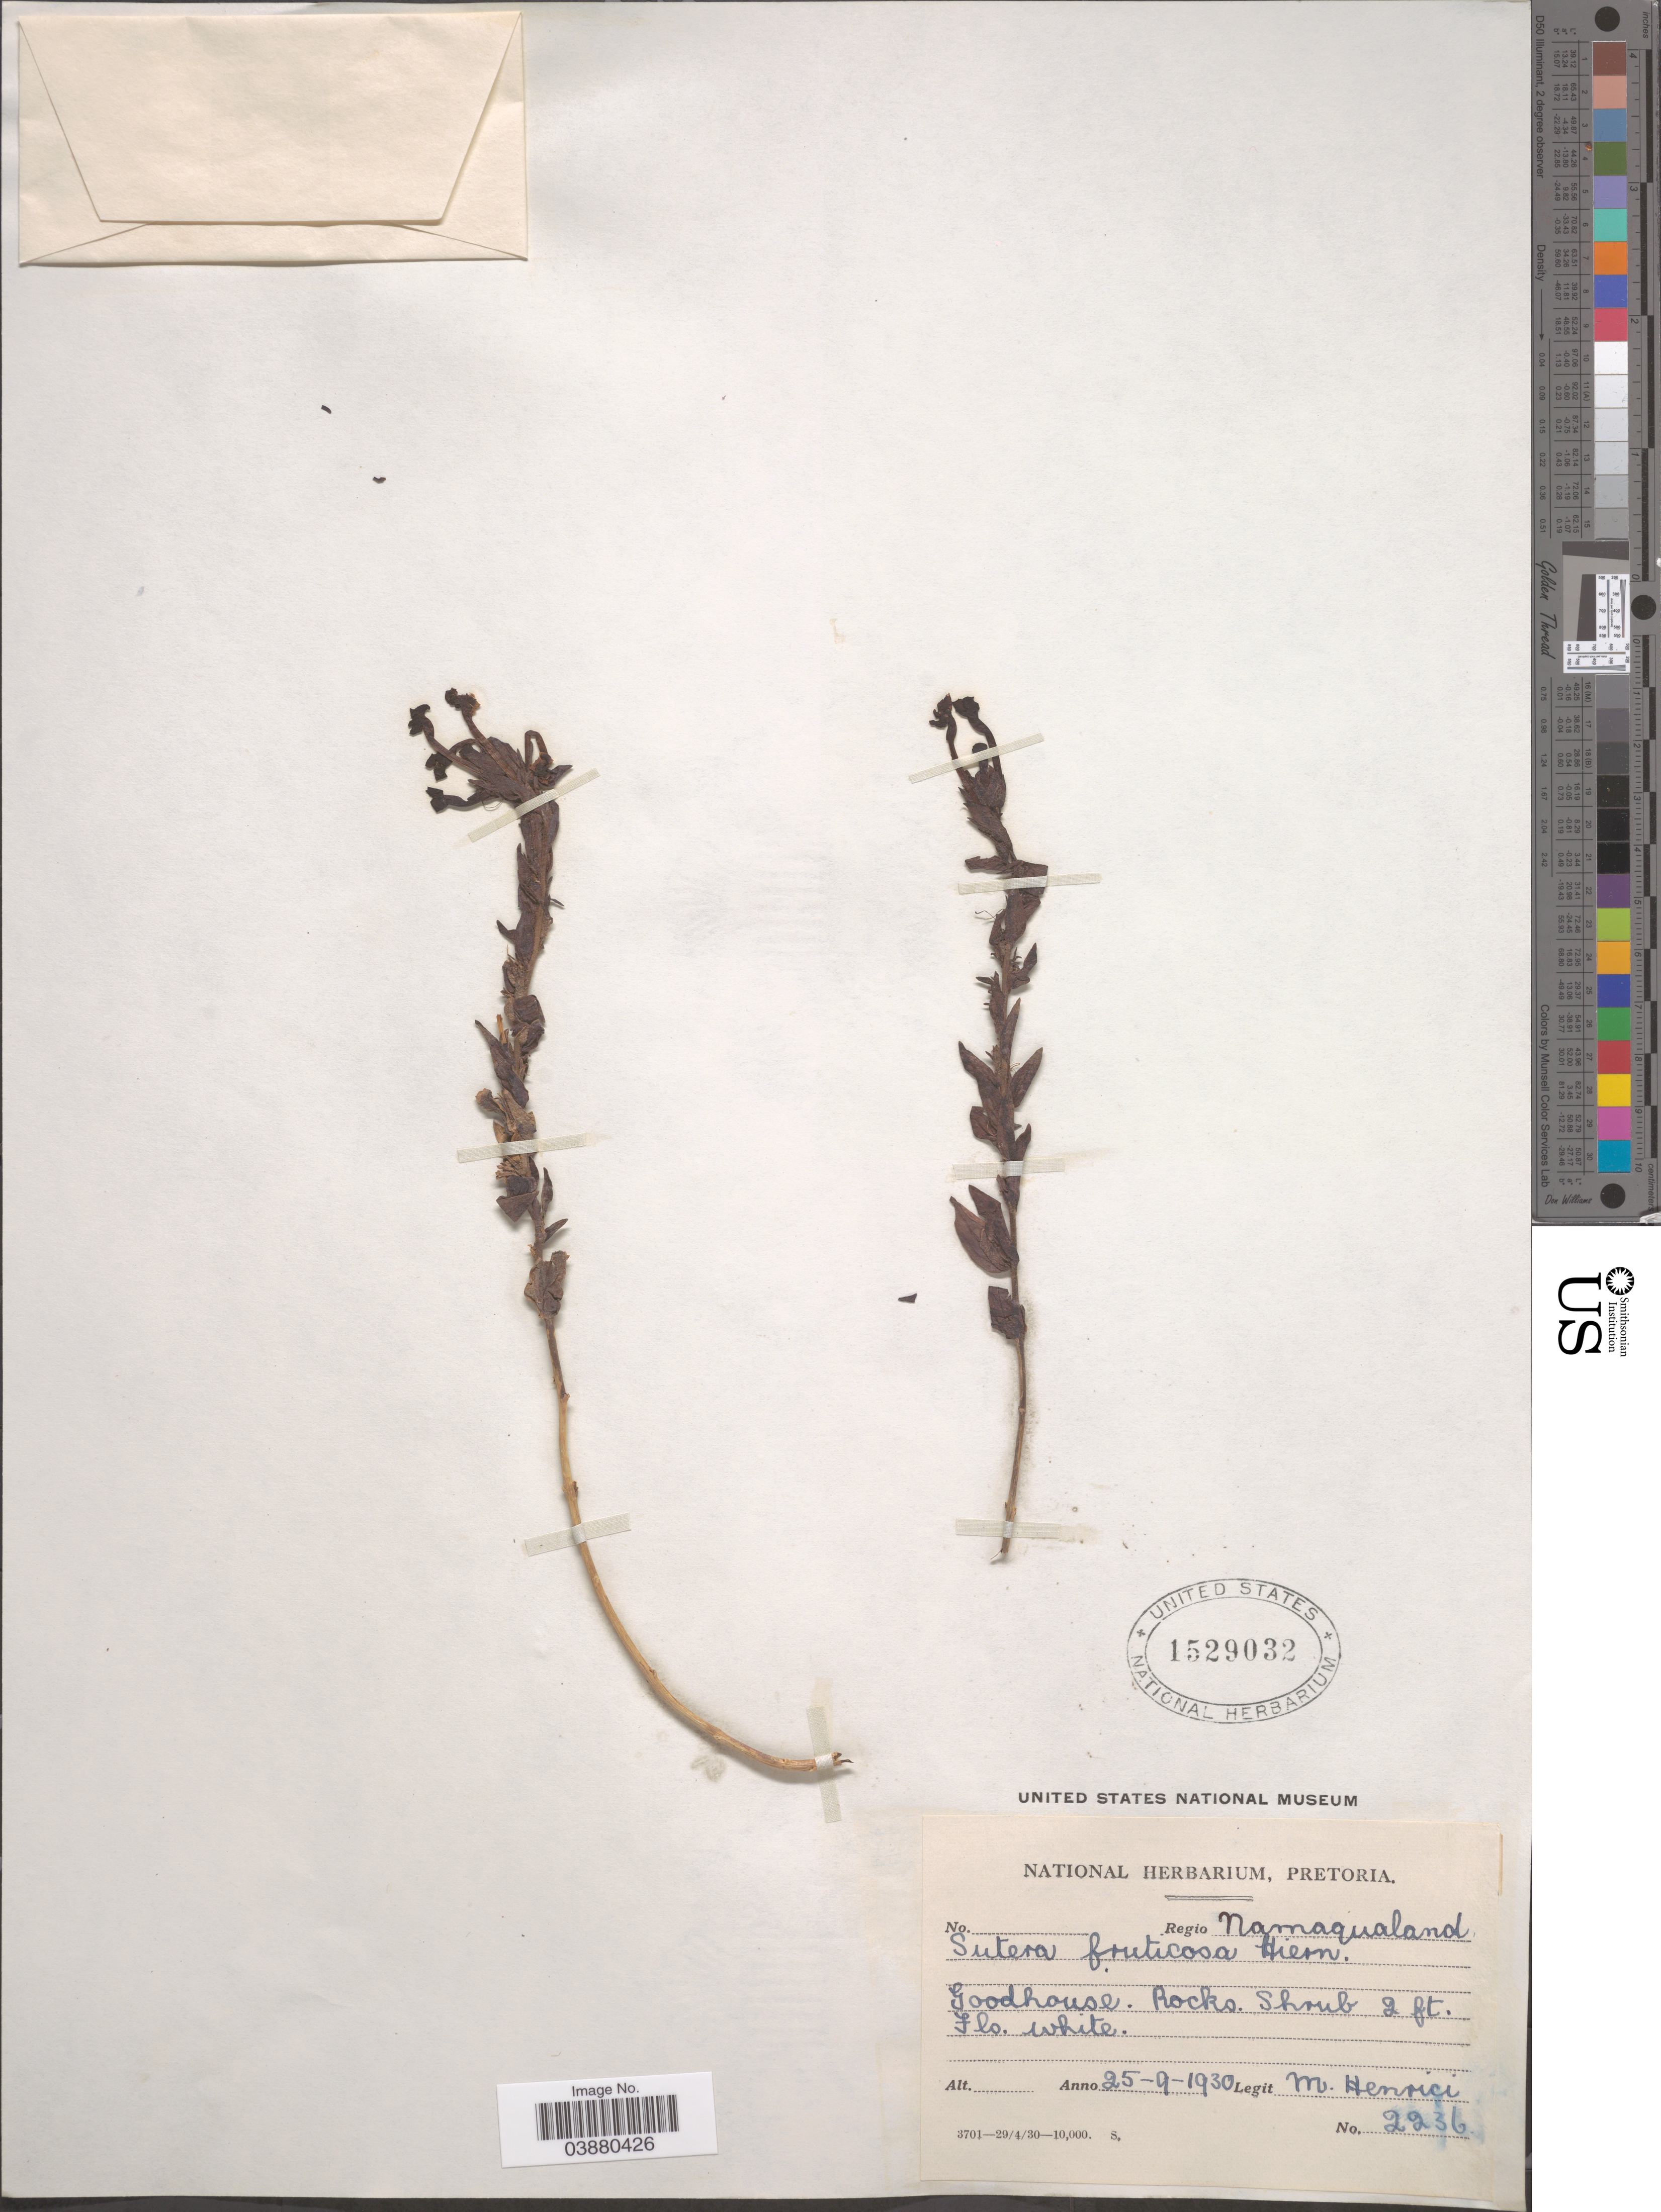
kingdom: Plantae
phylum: Tracheophyta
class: Magnoliopsida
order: Lamiales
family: Scrophulariaceae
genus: Jamesbrittenia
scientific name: Jamesbrittenia fruticosa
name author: (Benth.) Hilliard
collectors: M. Henrici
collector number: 2236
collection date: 1930-09-25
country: South Africa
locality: Regio Namaqualand. Goodhouse.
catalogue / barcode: US 1529032